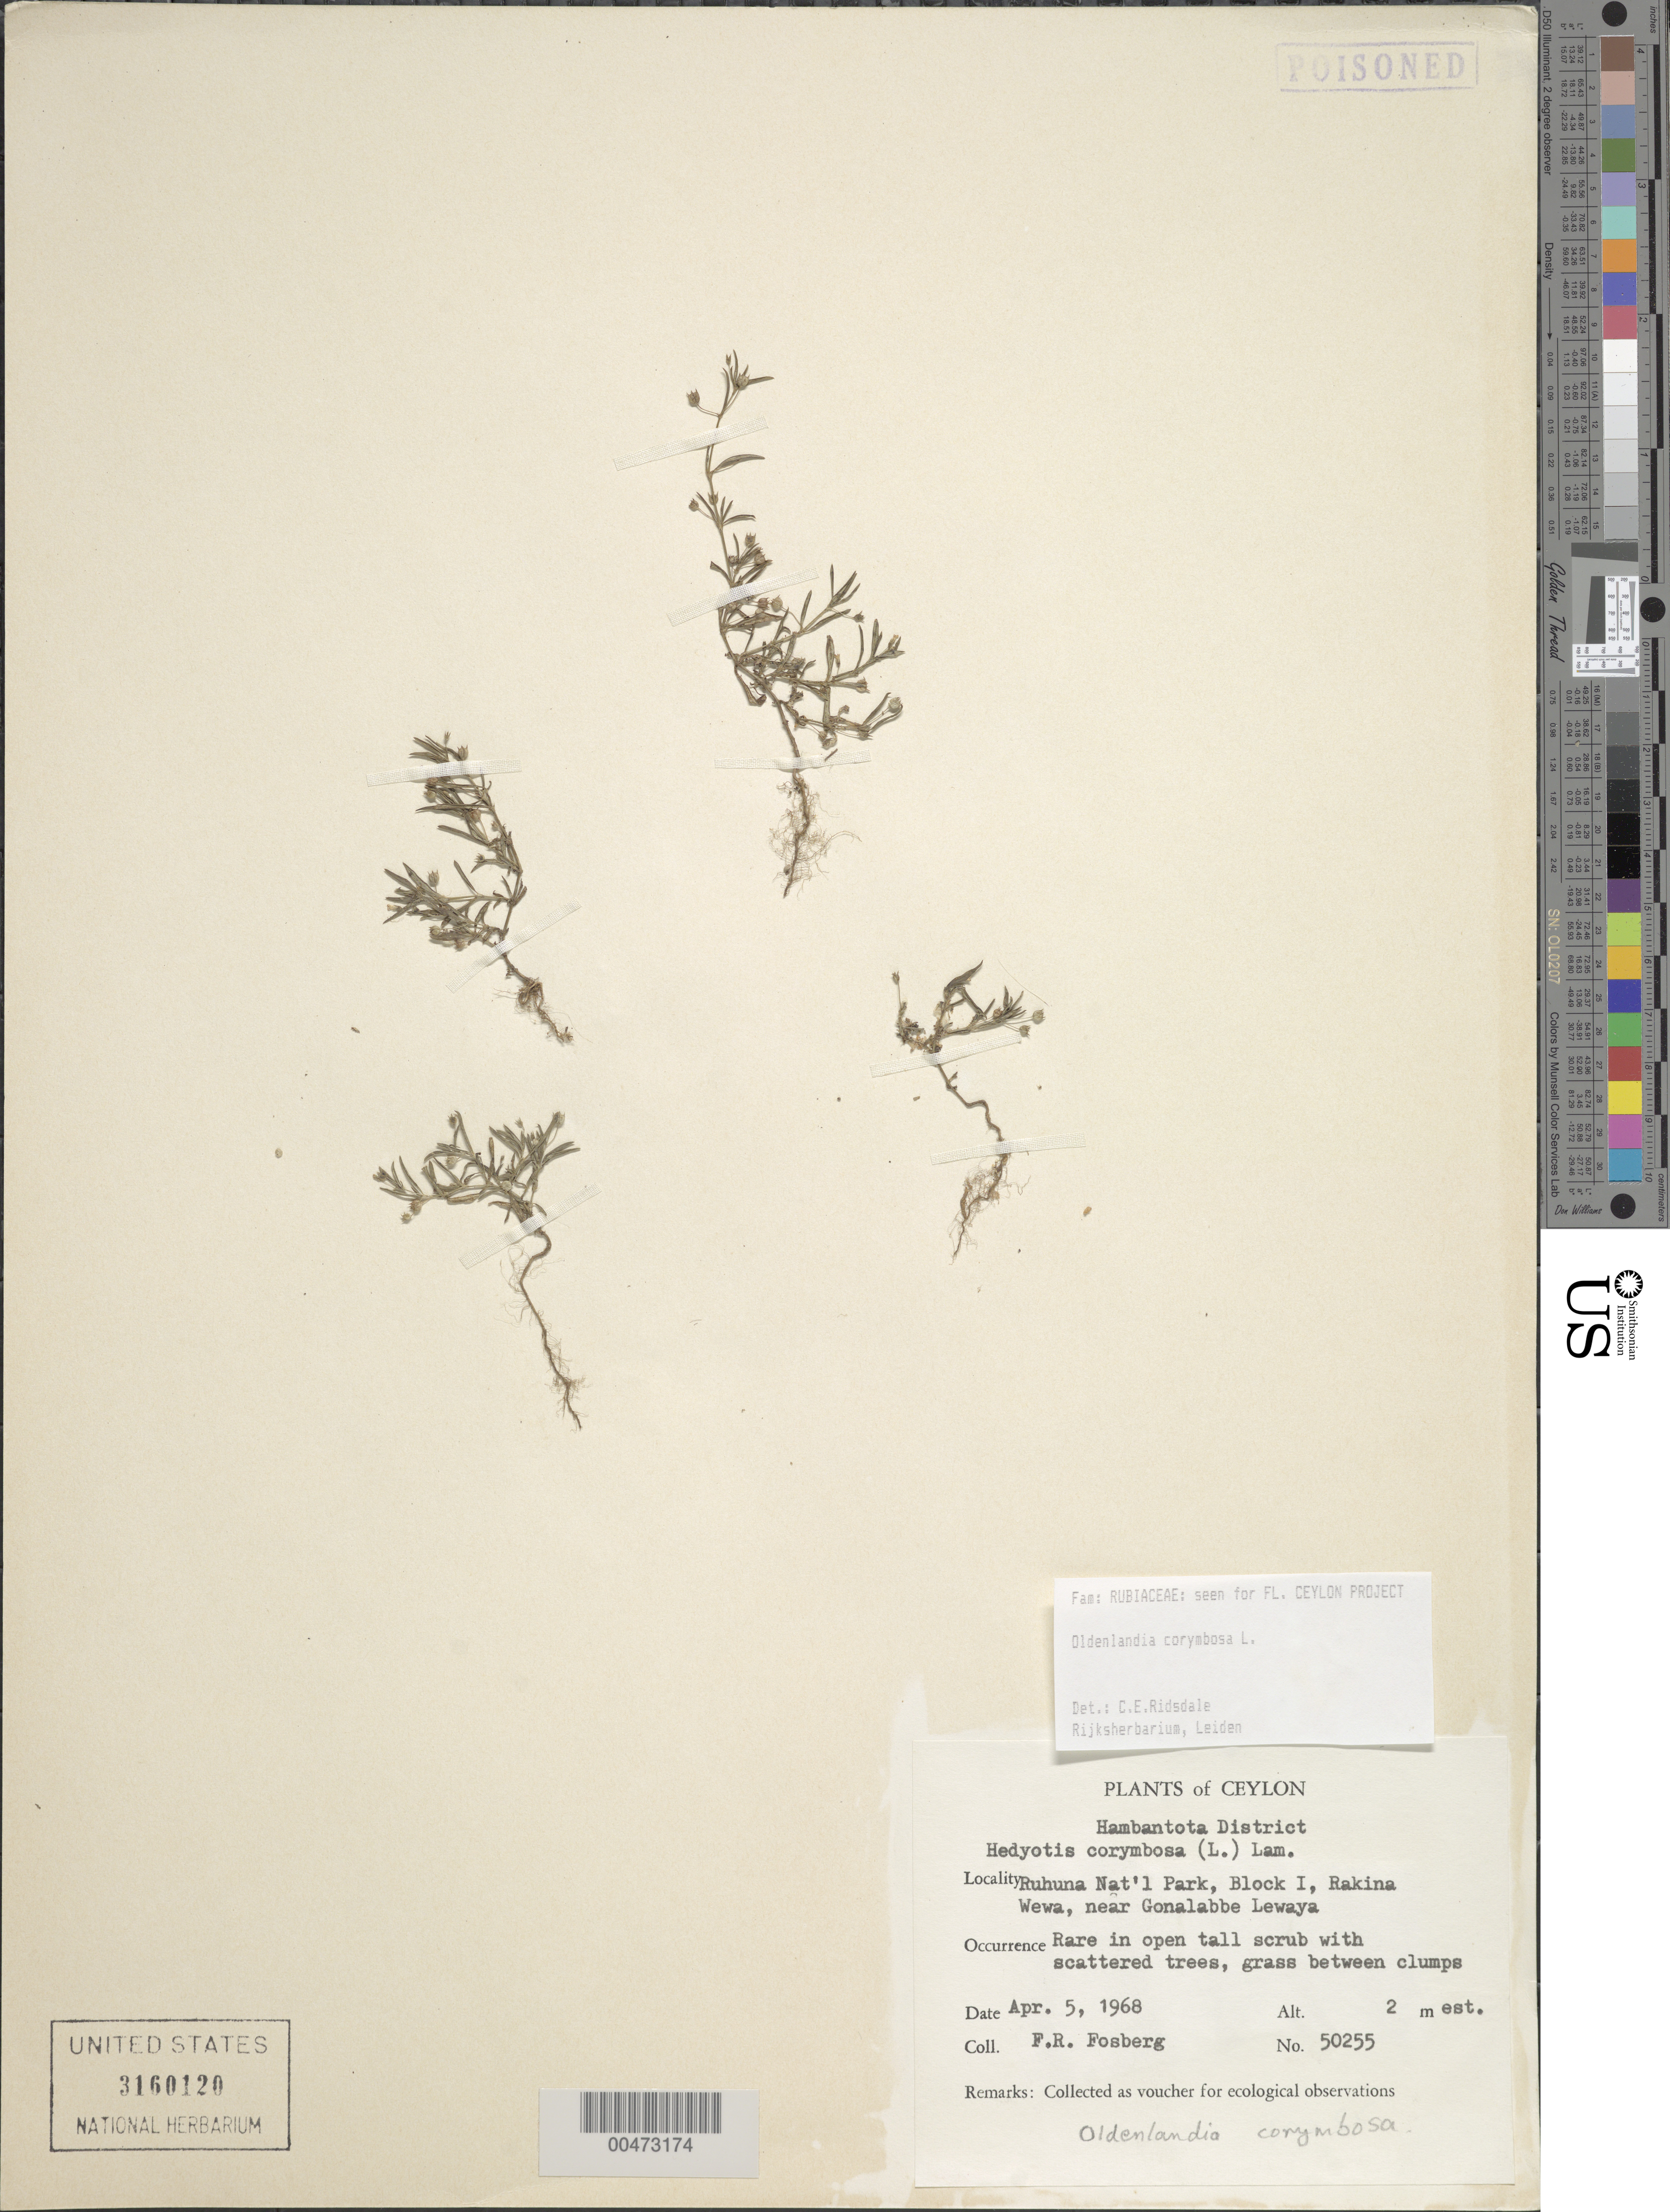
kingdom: Plantae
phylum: Tracheophyta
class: Magnoliopsida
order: Gentianales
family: Rubiaceae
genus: Oldenlandia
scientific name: Oldenlandia corymbosa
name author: L.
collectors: F. R. Fosberg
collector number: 50255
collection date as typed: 05 Apr 1968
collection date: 1968-04-05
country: Sri Lanka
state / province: Southern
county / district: Hambantota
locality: Ruhuna Natl Park, Block I, Rakia Wewa, near Gonalabbe Lewaya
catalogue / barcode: US 3160120